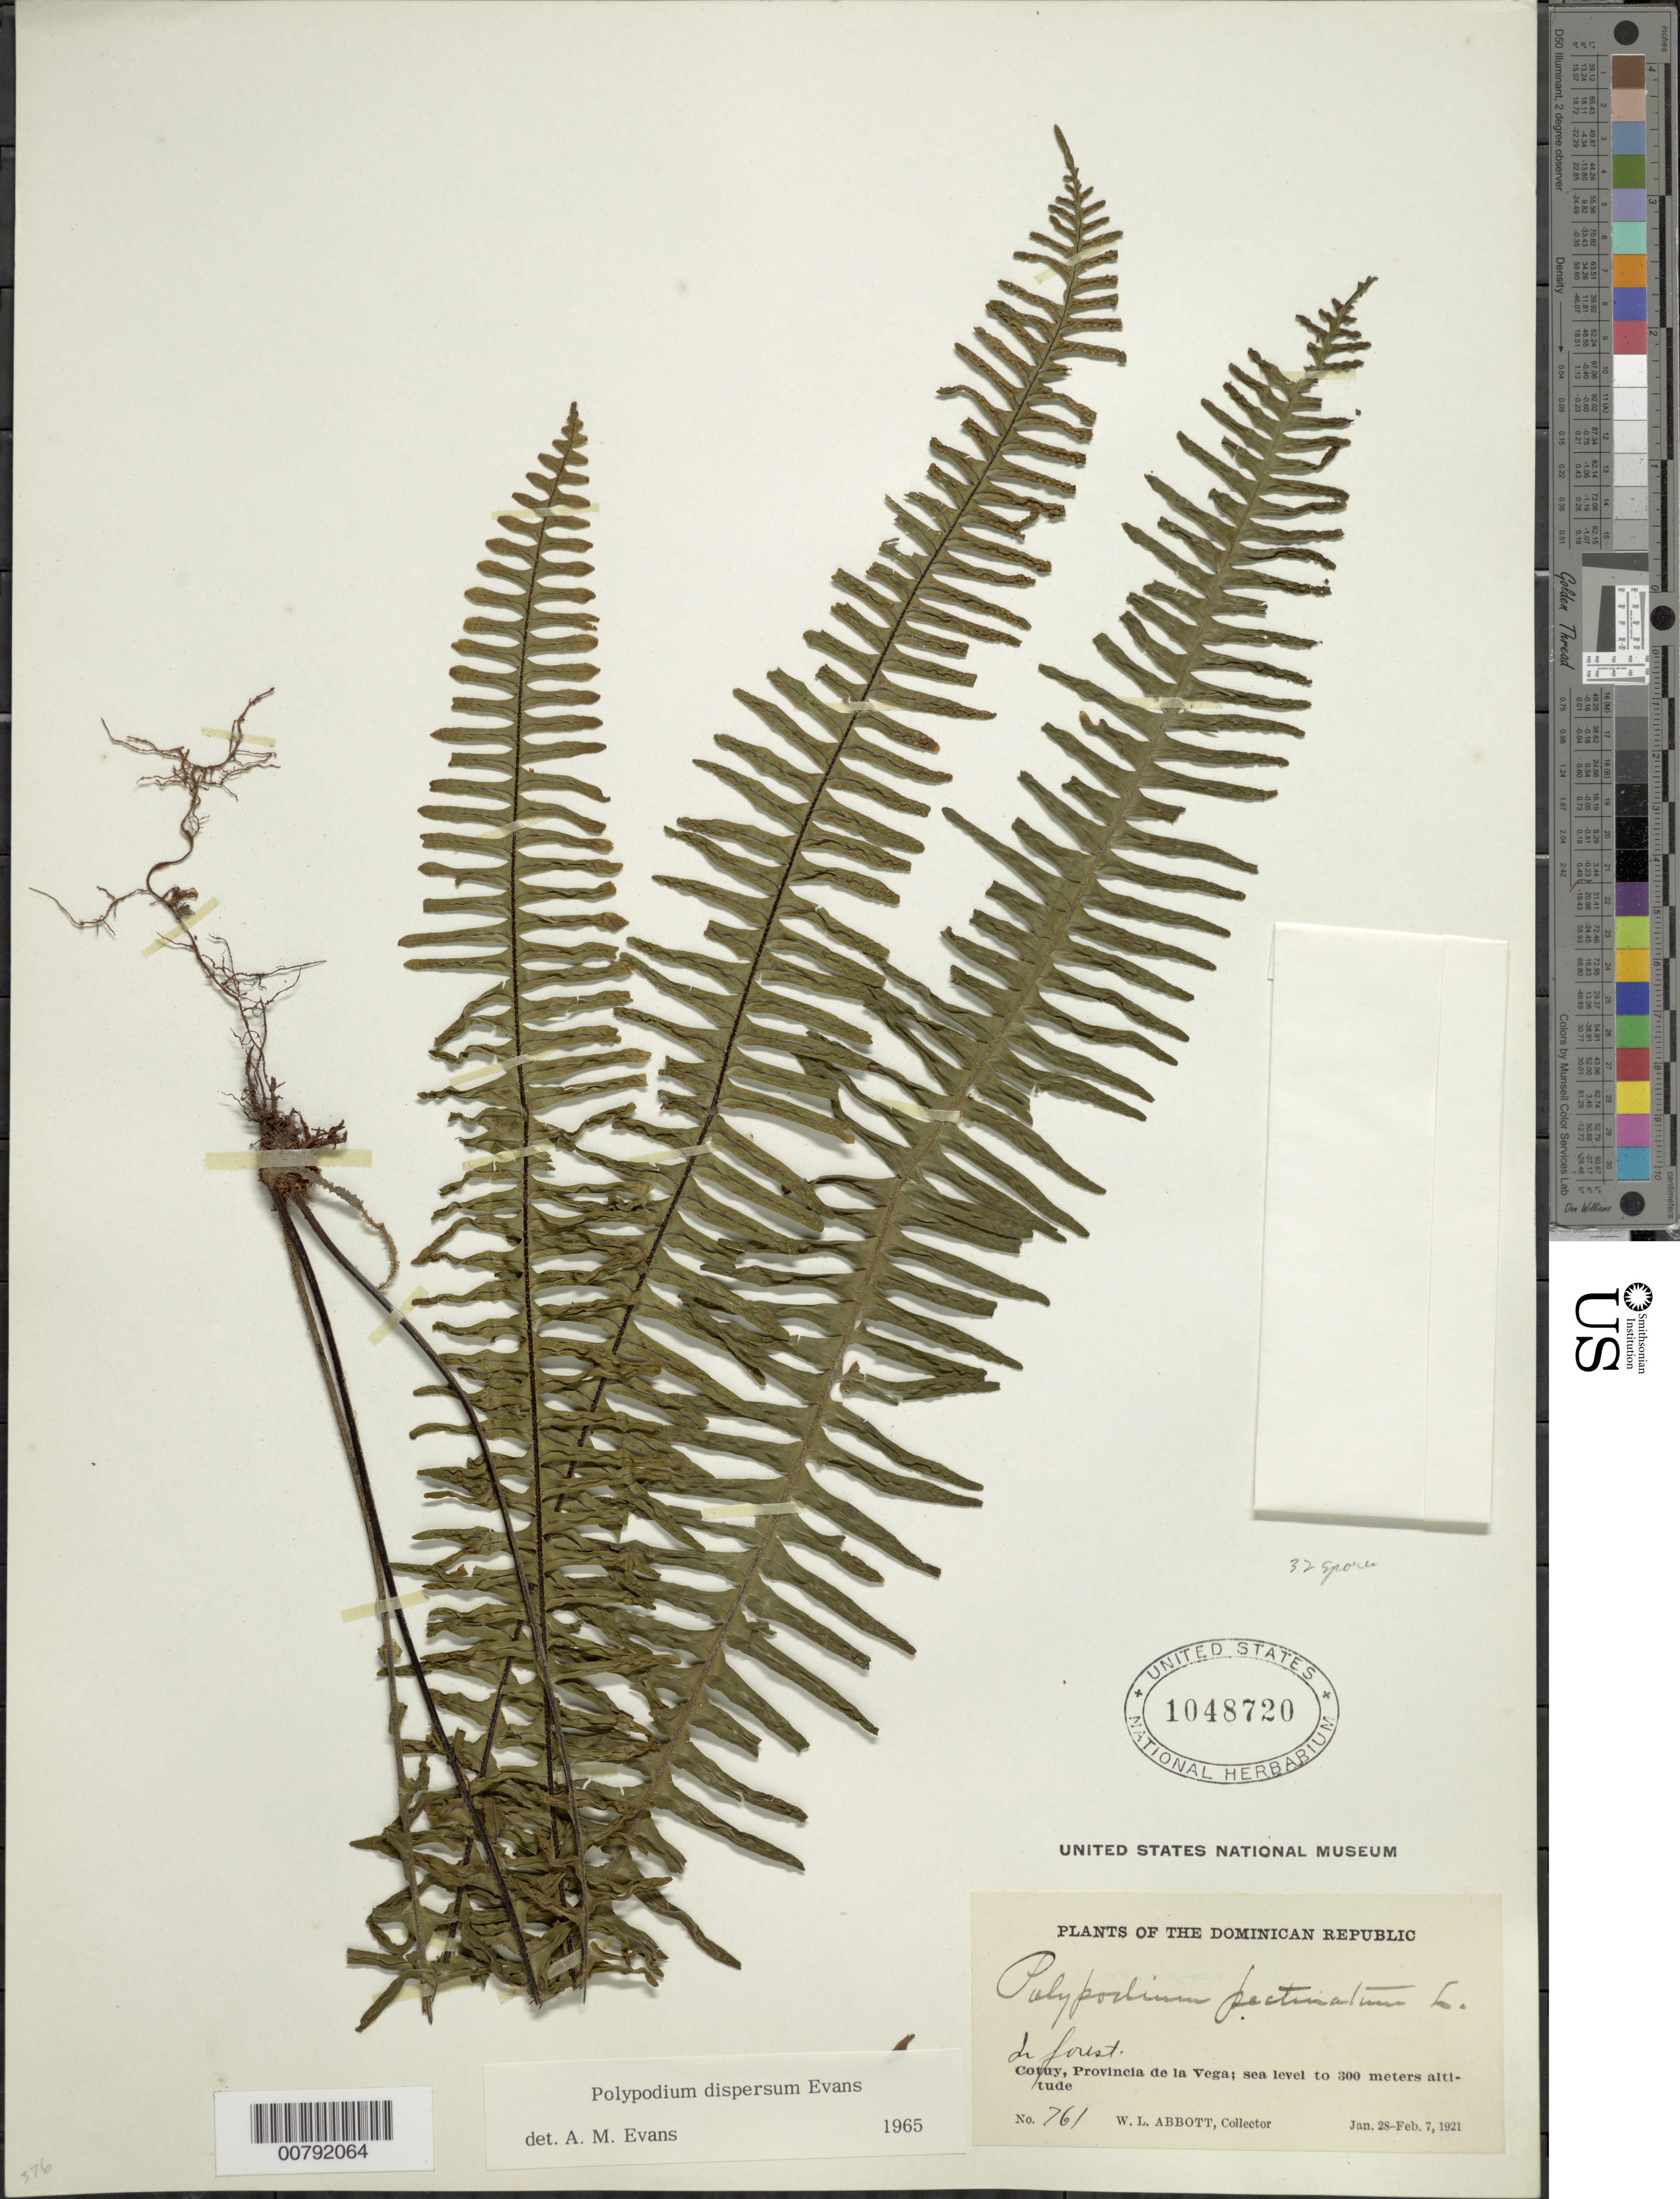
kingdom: Plantae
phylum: Tracheophyta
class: Polypodiopsida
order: Polypodiales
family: Polypodiaceae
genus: Pecluma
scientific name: Pecluma dispersa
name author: (A.M. Evans) M.G. Price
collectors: W. L. Abbott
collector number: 761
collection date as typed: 28 Feb 1910 07 Feb 1921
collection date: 1910-02-28/1921-02-07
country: Dominican Republic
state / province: La Vega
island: Hispaniola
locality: Cotuy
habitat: Forest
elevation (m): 0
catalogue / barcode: US 1048720